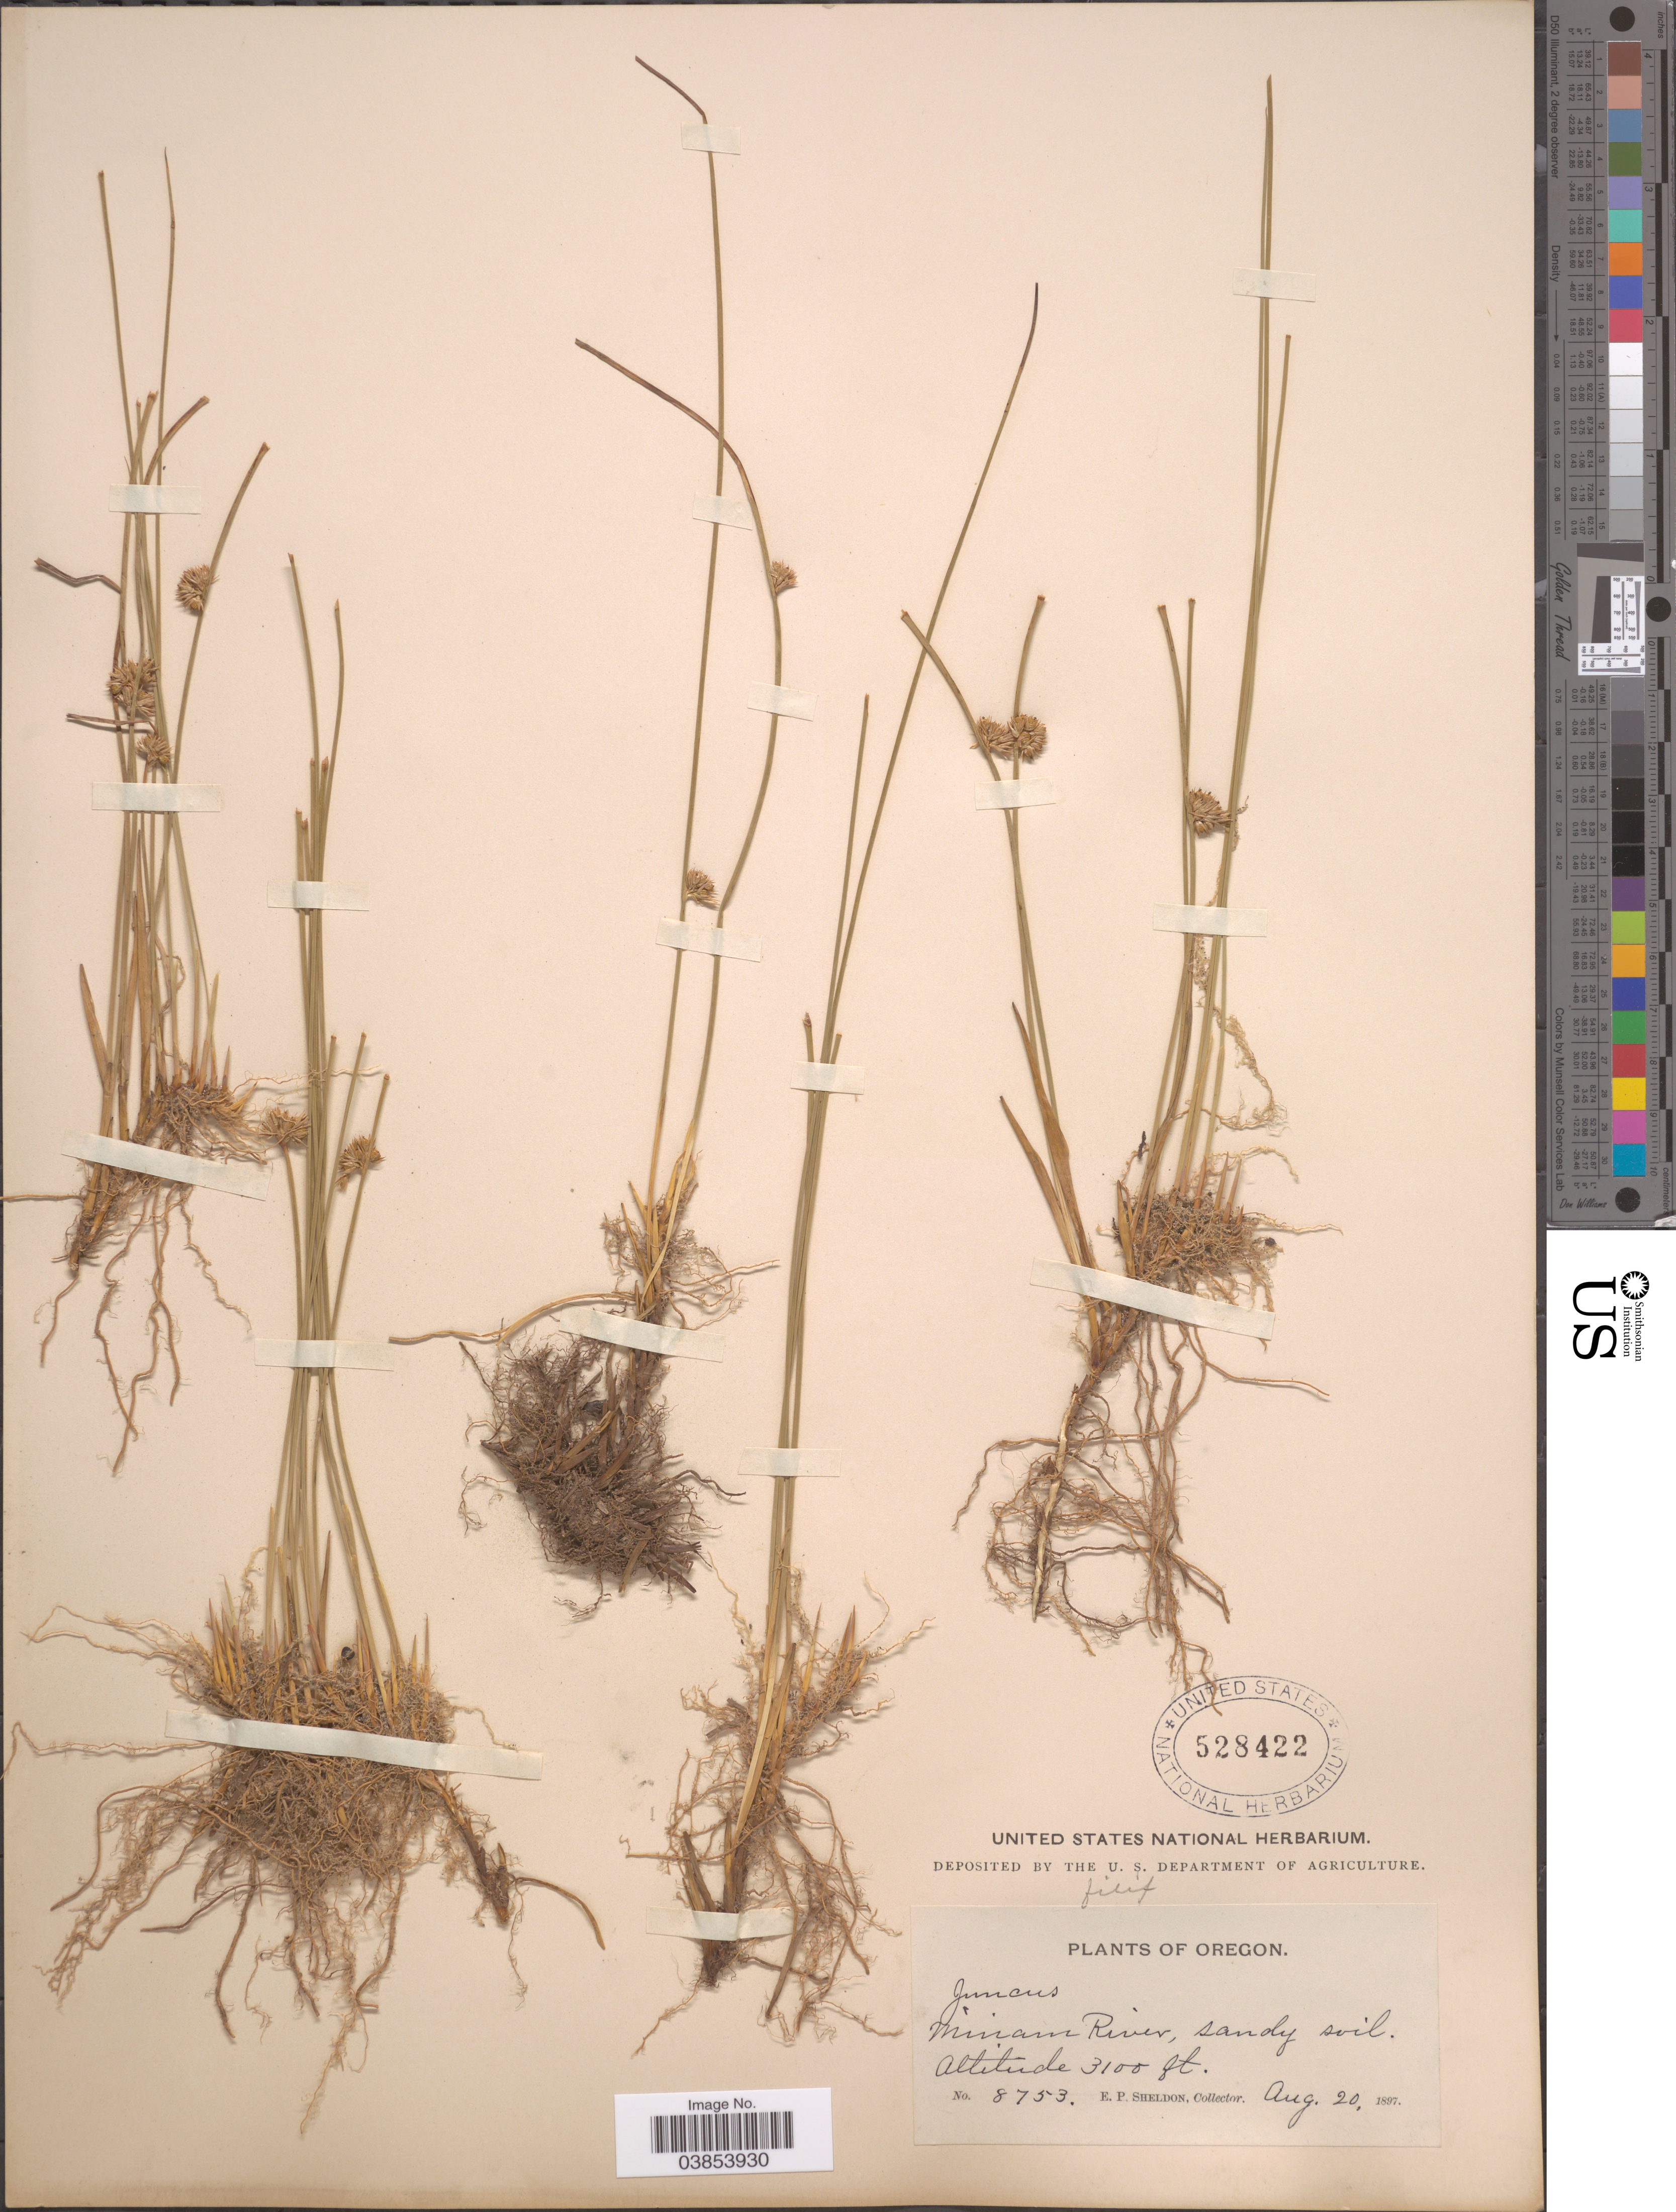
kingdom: Plantae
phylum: Tracheophyta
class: Liliopsida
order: Poales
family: Juncaceae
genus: Juncus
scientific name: Juncus filiformis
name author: L.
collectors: E. P. Sheldon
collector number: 8753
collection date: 1897-08-20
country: United States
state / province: Oregon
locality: Miriam River, sandy soil.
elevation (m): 945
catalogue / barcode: US 528422